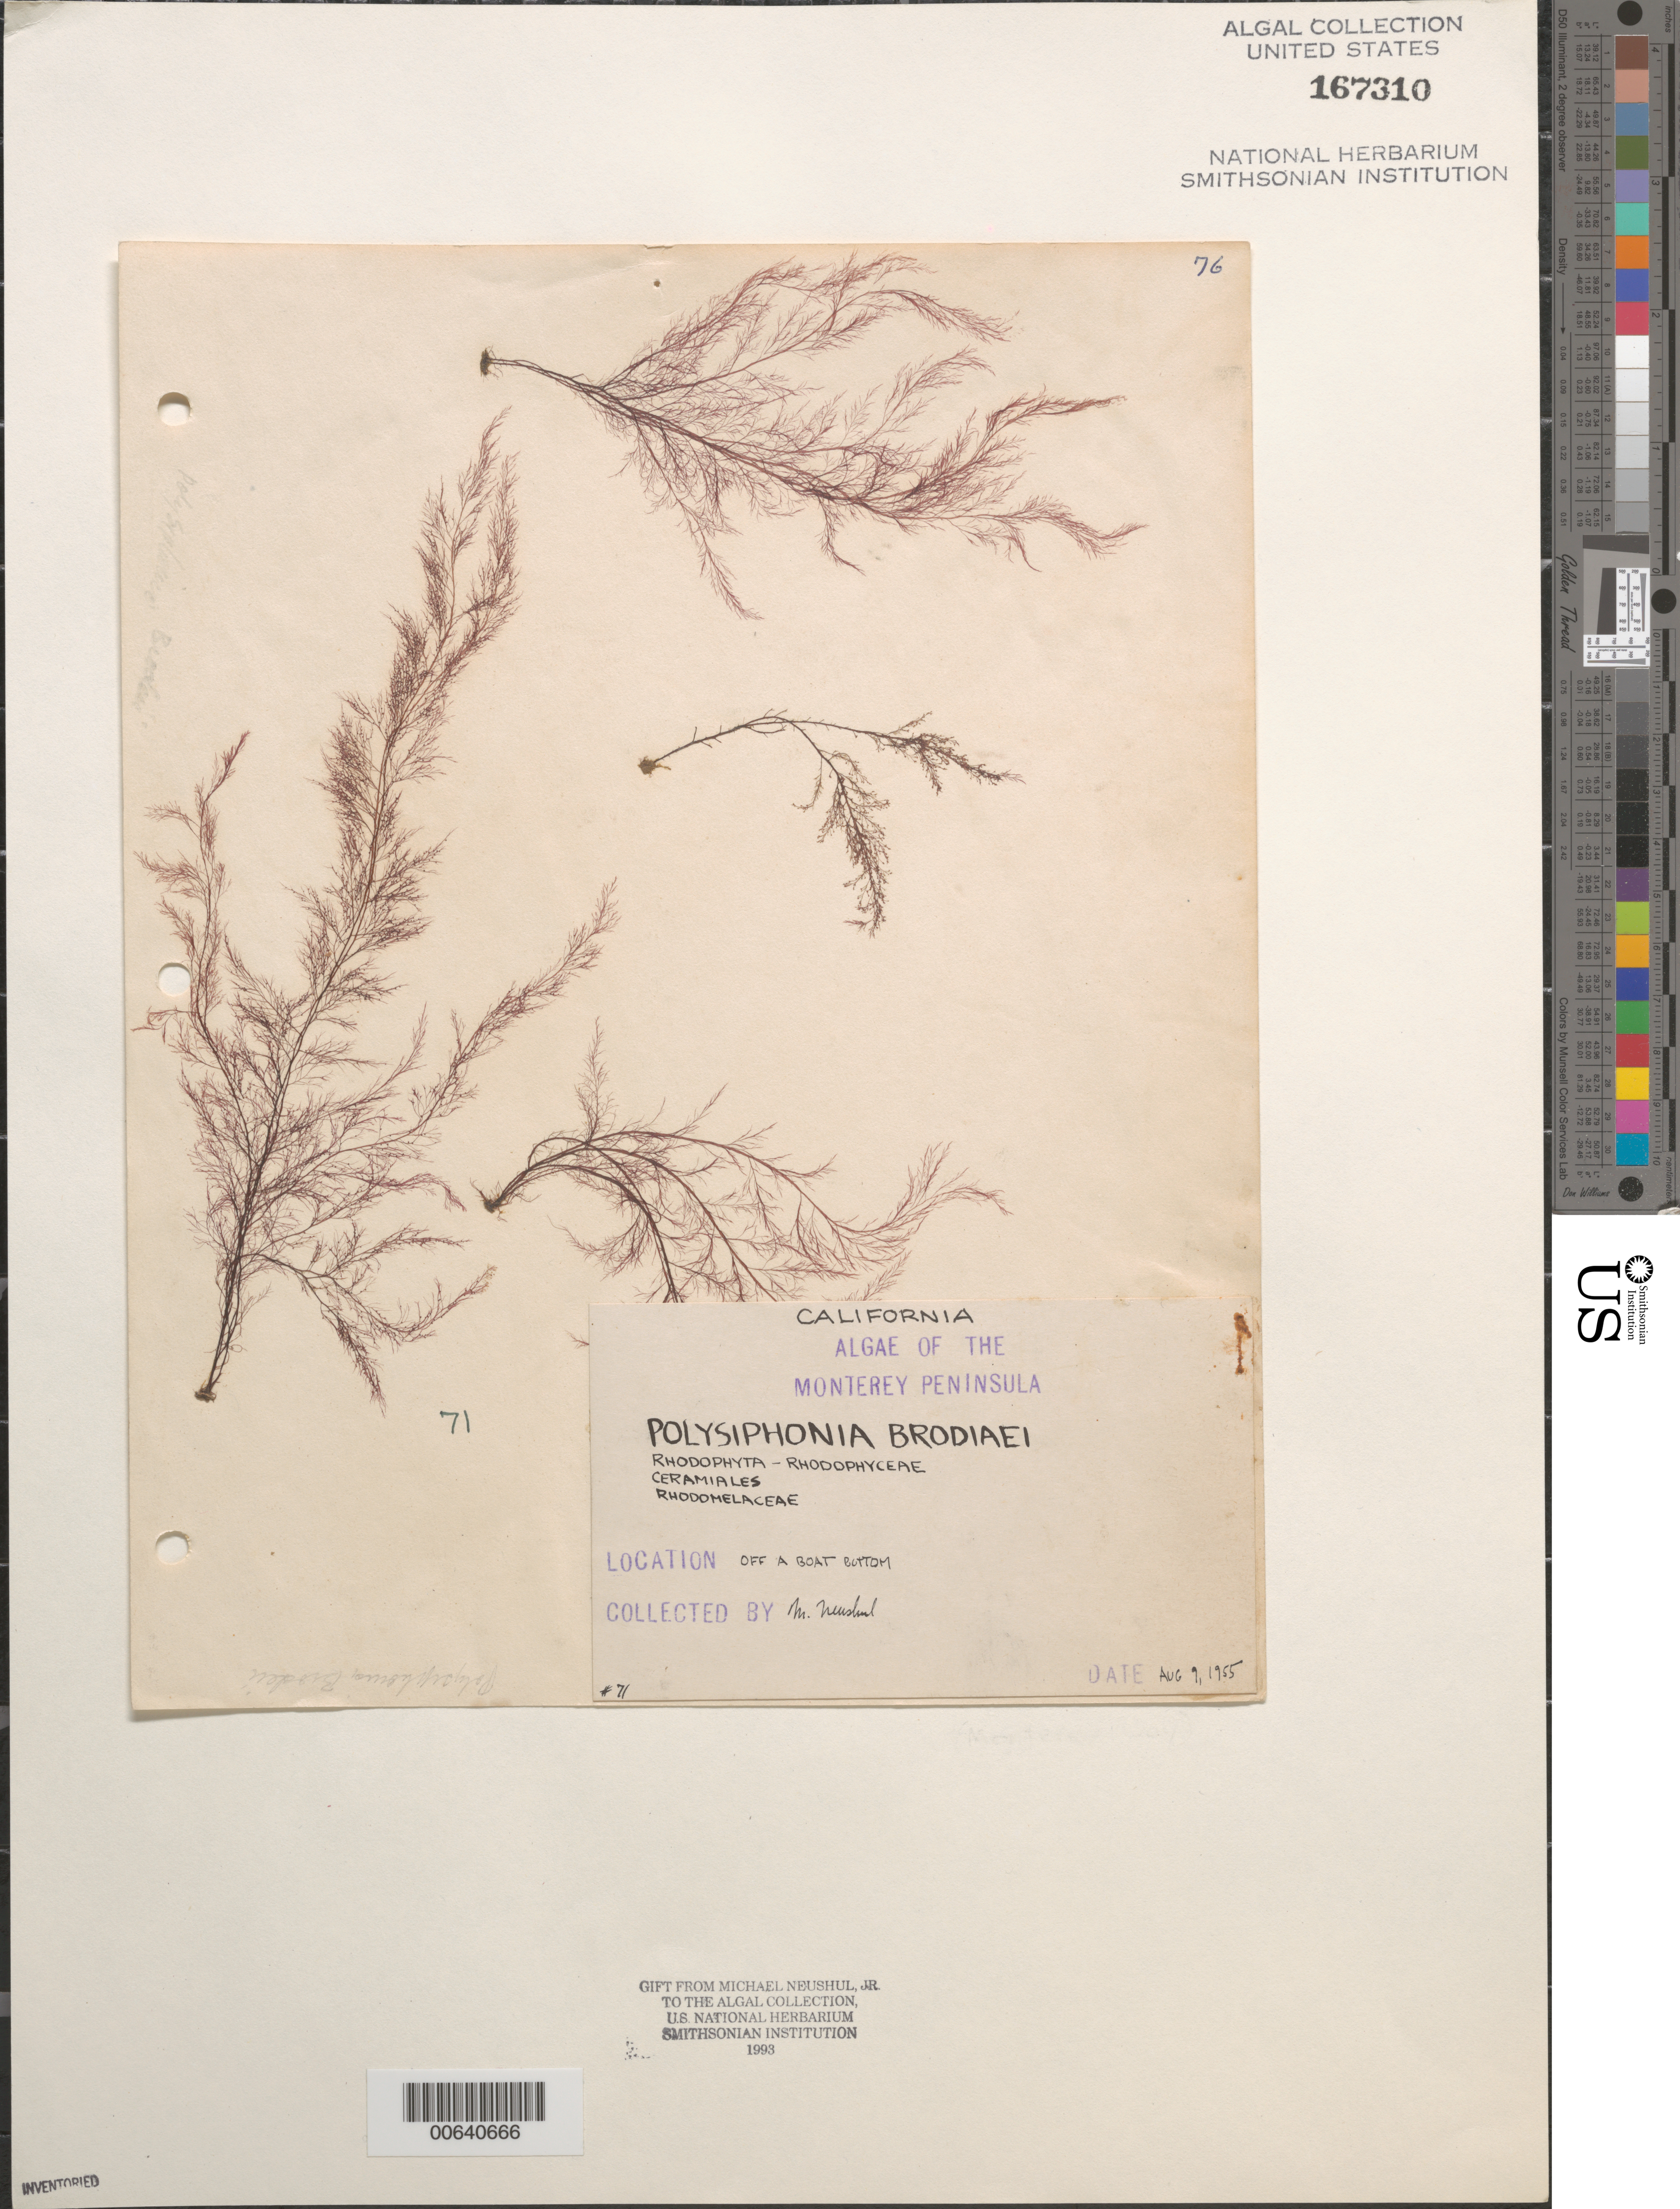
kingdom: Plantae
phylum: Rhodophyta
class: Florideophyceae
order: Ceramiales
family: Rhodomelaceae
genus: Polysiphonia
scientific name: Polysiphonia subulata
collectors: M. Neushul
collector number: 71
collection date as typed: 09 Aug 1955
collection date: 1955-08-09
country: United States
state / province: California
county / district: Monterey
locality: Monterey Peninsula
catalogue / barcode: US 167310